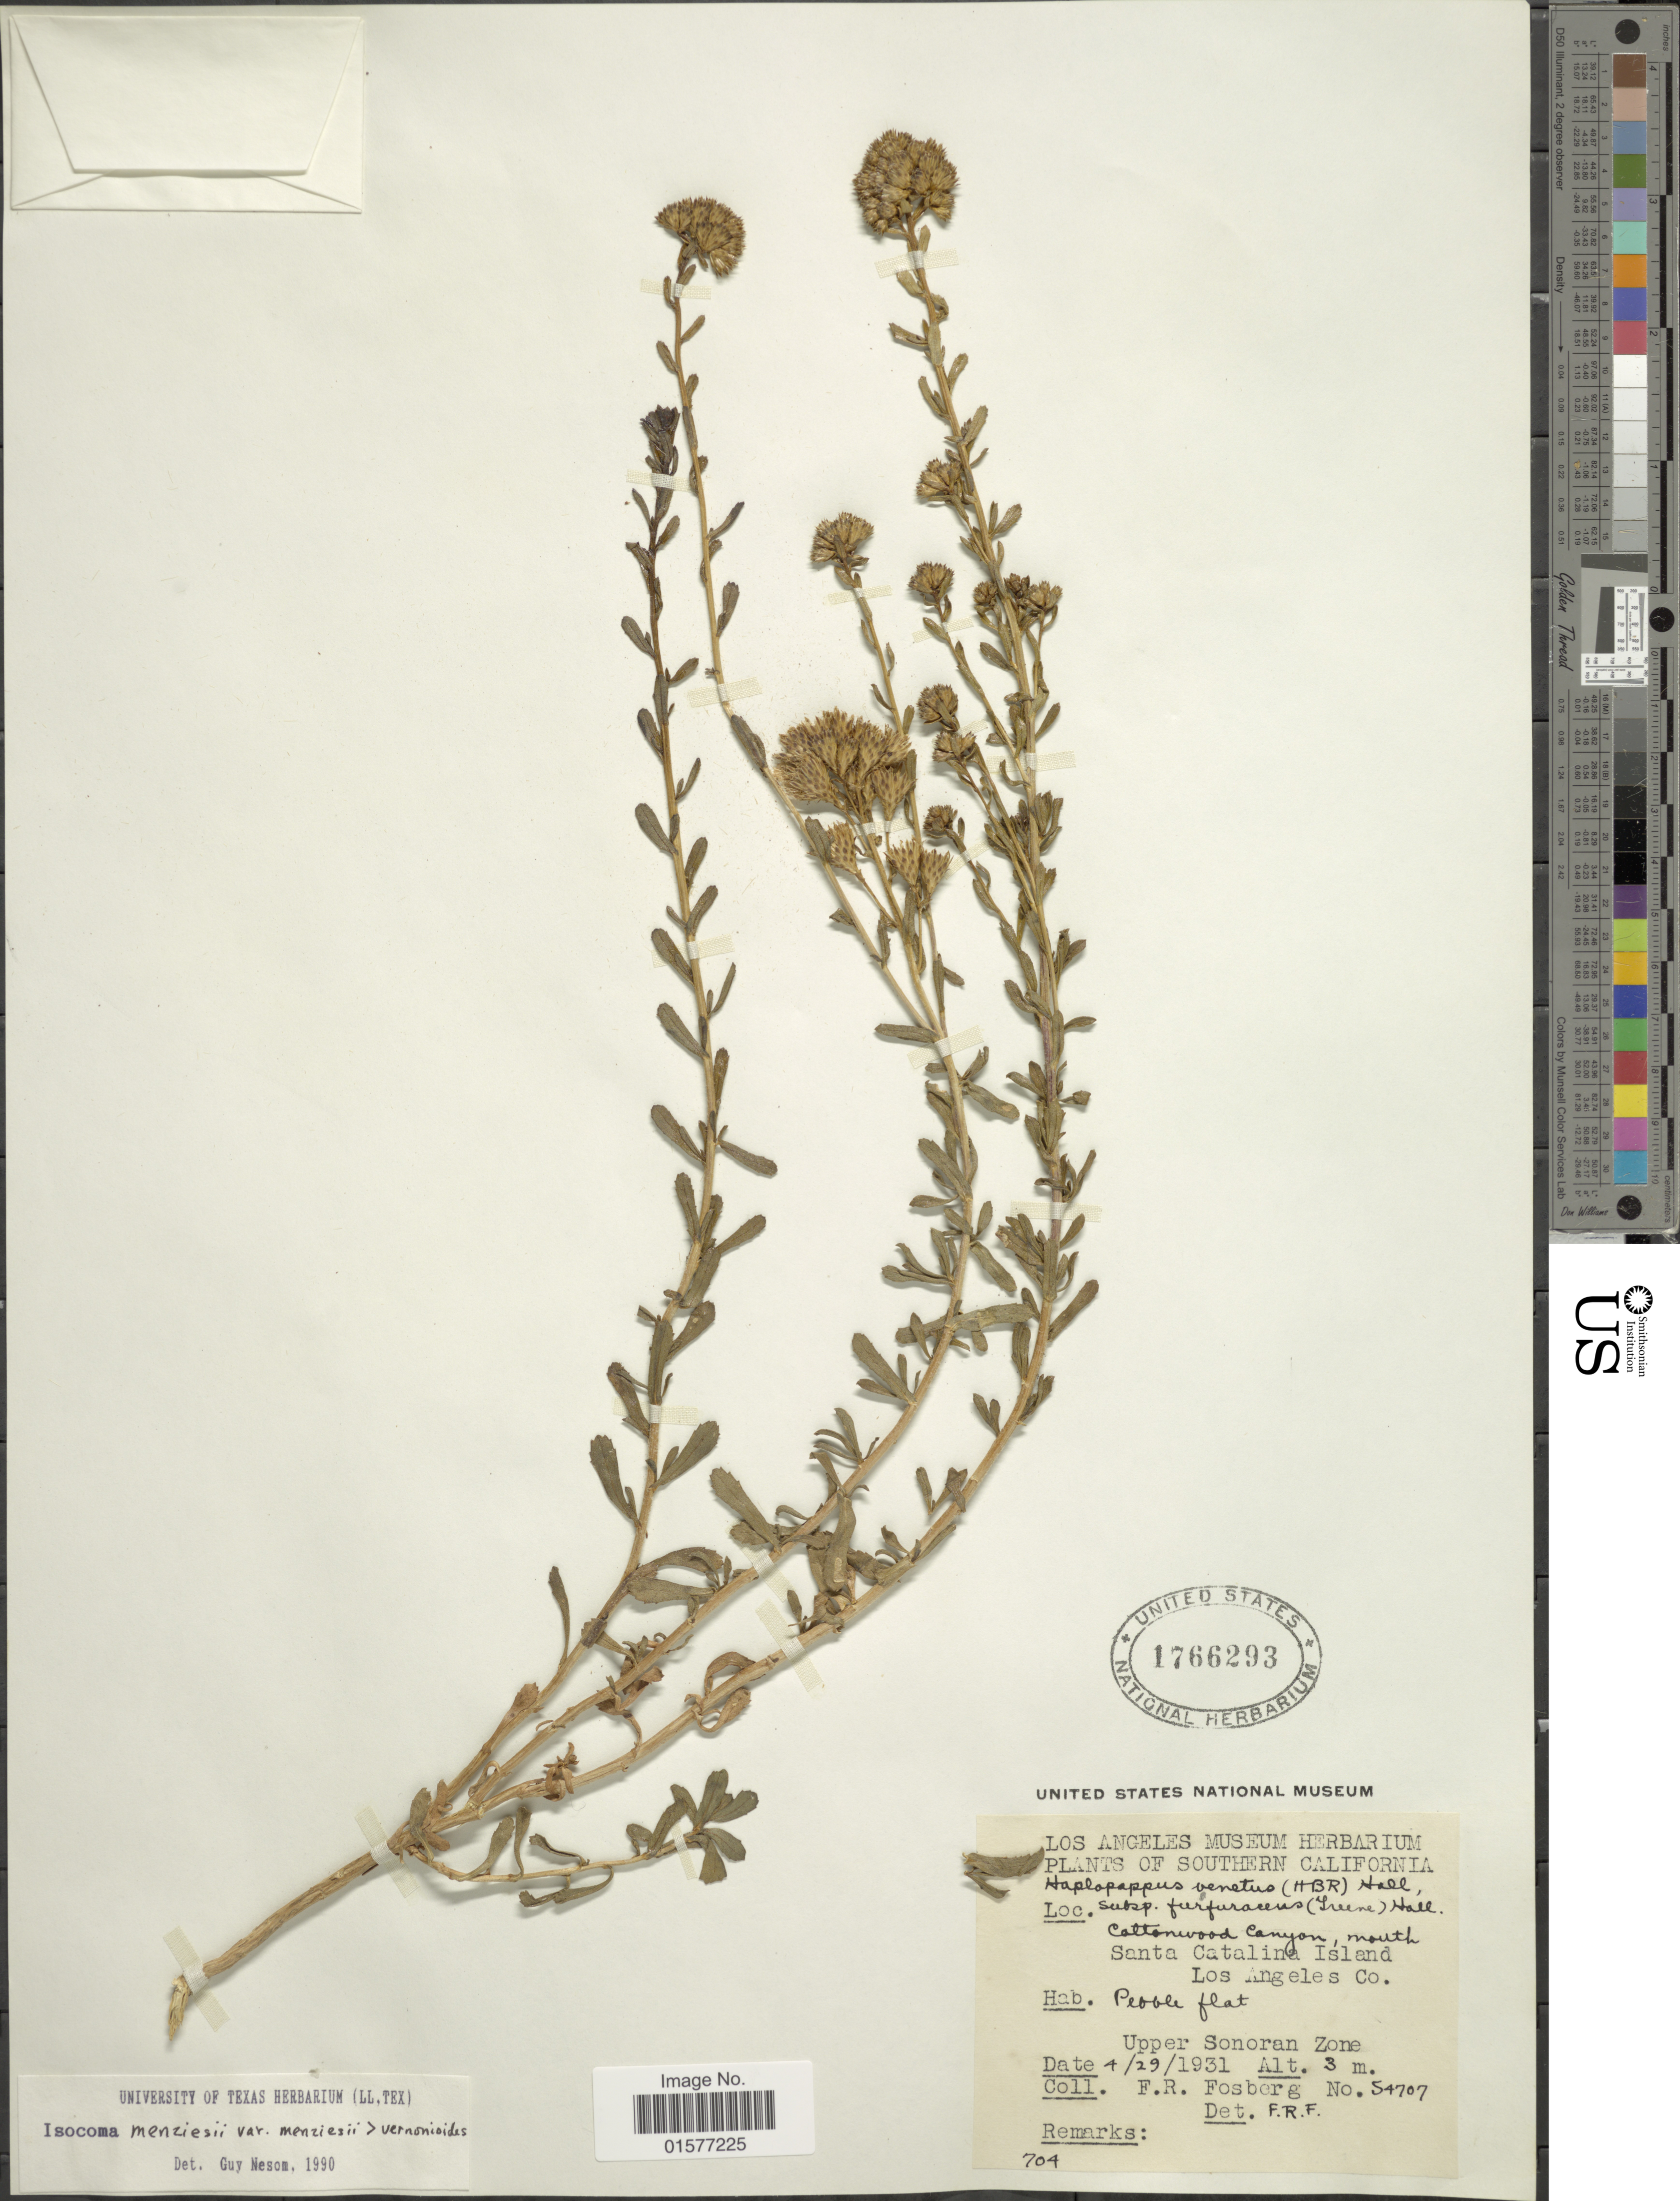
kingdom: Plantae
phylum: Tracheophyta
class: Magnoliopsida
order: Asterales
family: Asteraceae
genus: Isocoma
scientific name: Isocoma menziesii var. menziesii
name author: (Hook.) G.L. Nesom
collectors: F. R. Fosberg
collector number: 54707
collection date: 1931-04-29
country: United States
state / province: California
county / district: Los Angeles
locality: Southern California, Cottonwood Canyon, mouth Santa catalina Island, Los Angeles Co.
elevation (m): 3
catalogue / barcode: US 1766293